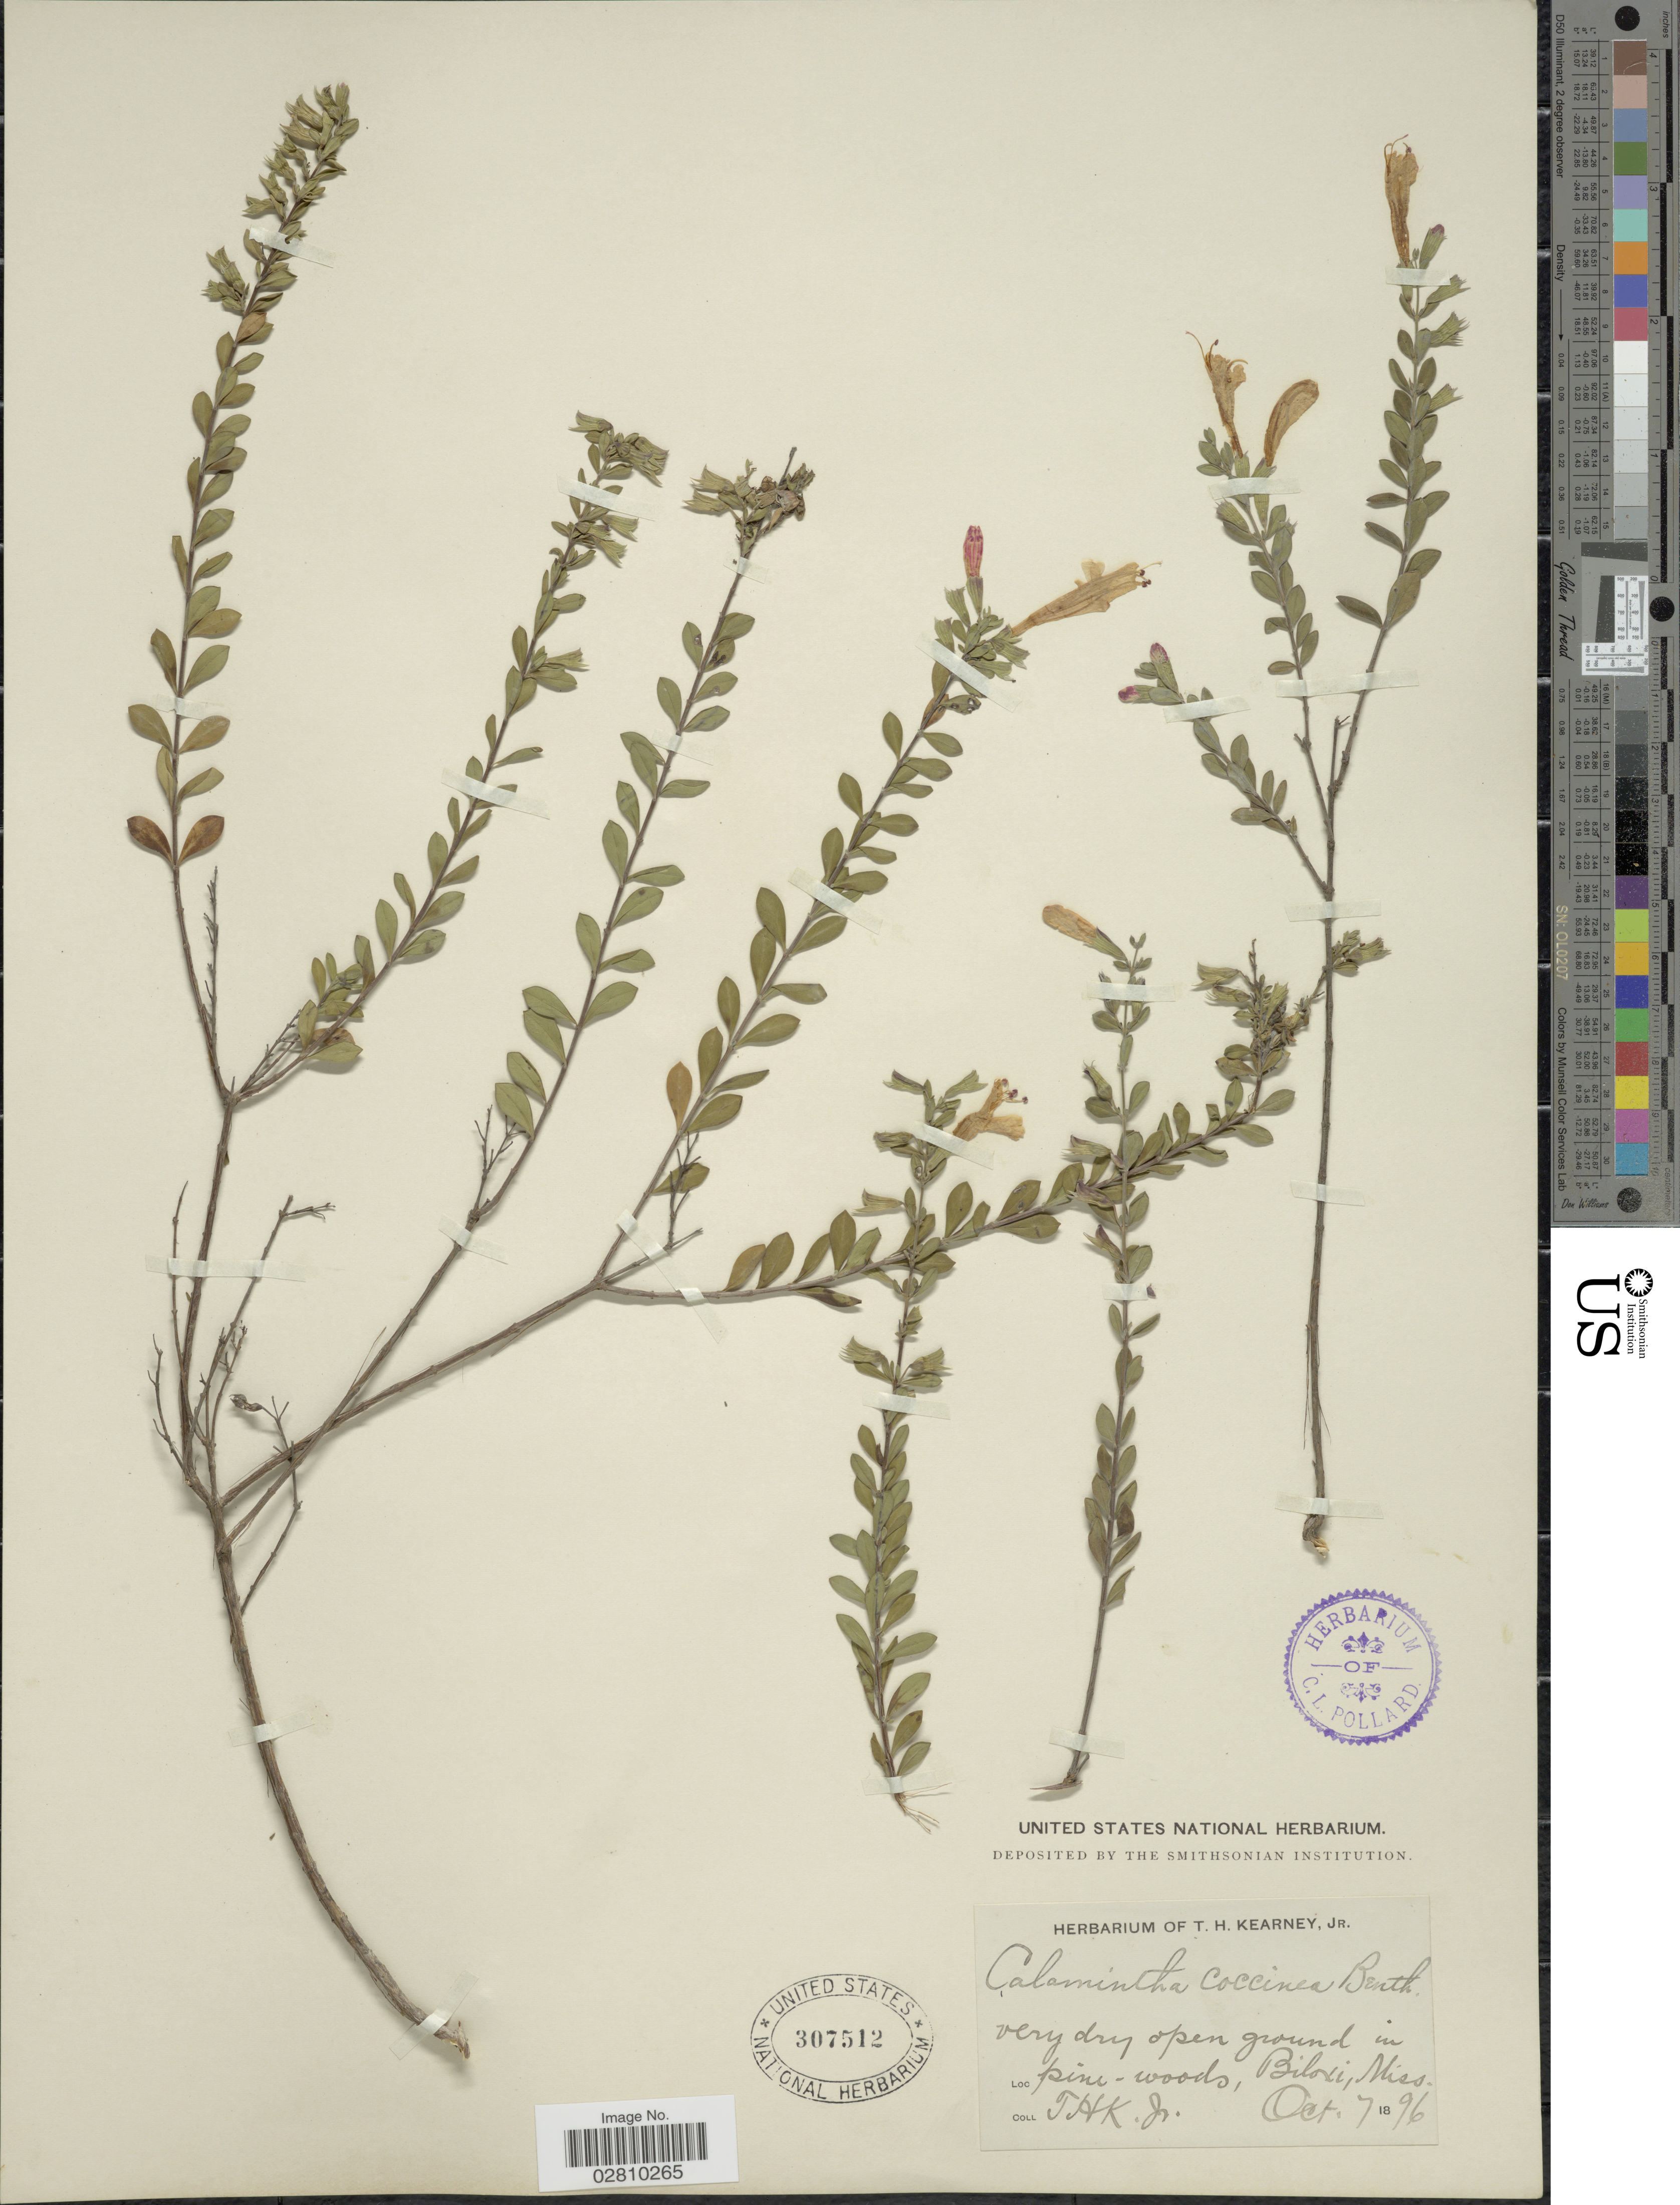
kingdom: Plantae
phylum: Tracheophyta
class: Magnoliopsida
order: Lamiales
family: Lamiaceae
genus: Clinopodium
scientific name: Clinopodium coccineum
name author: (Nutt. ex Hook.) Kuntze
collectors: T. H. Kearney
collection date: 1896-10-07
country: United States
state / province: Mississippi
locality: Very dry open ground in pine-woods, Biloxi, Miss.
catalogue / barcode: US 307512